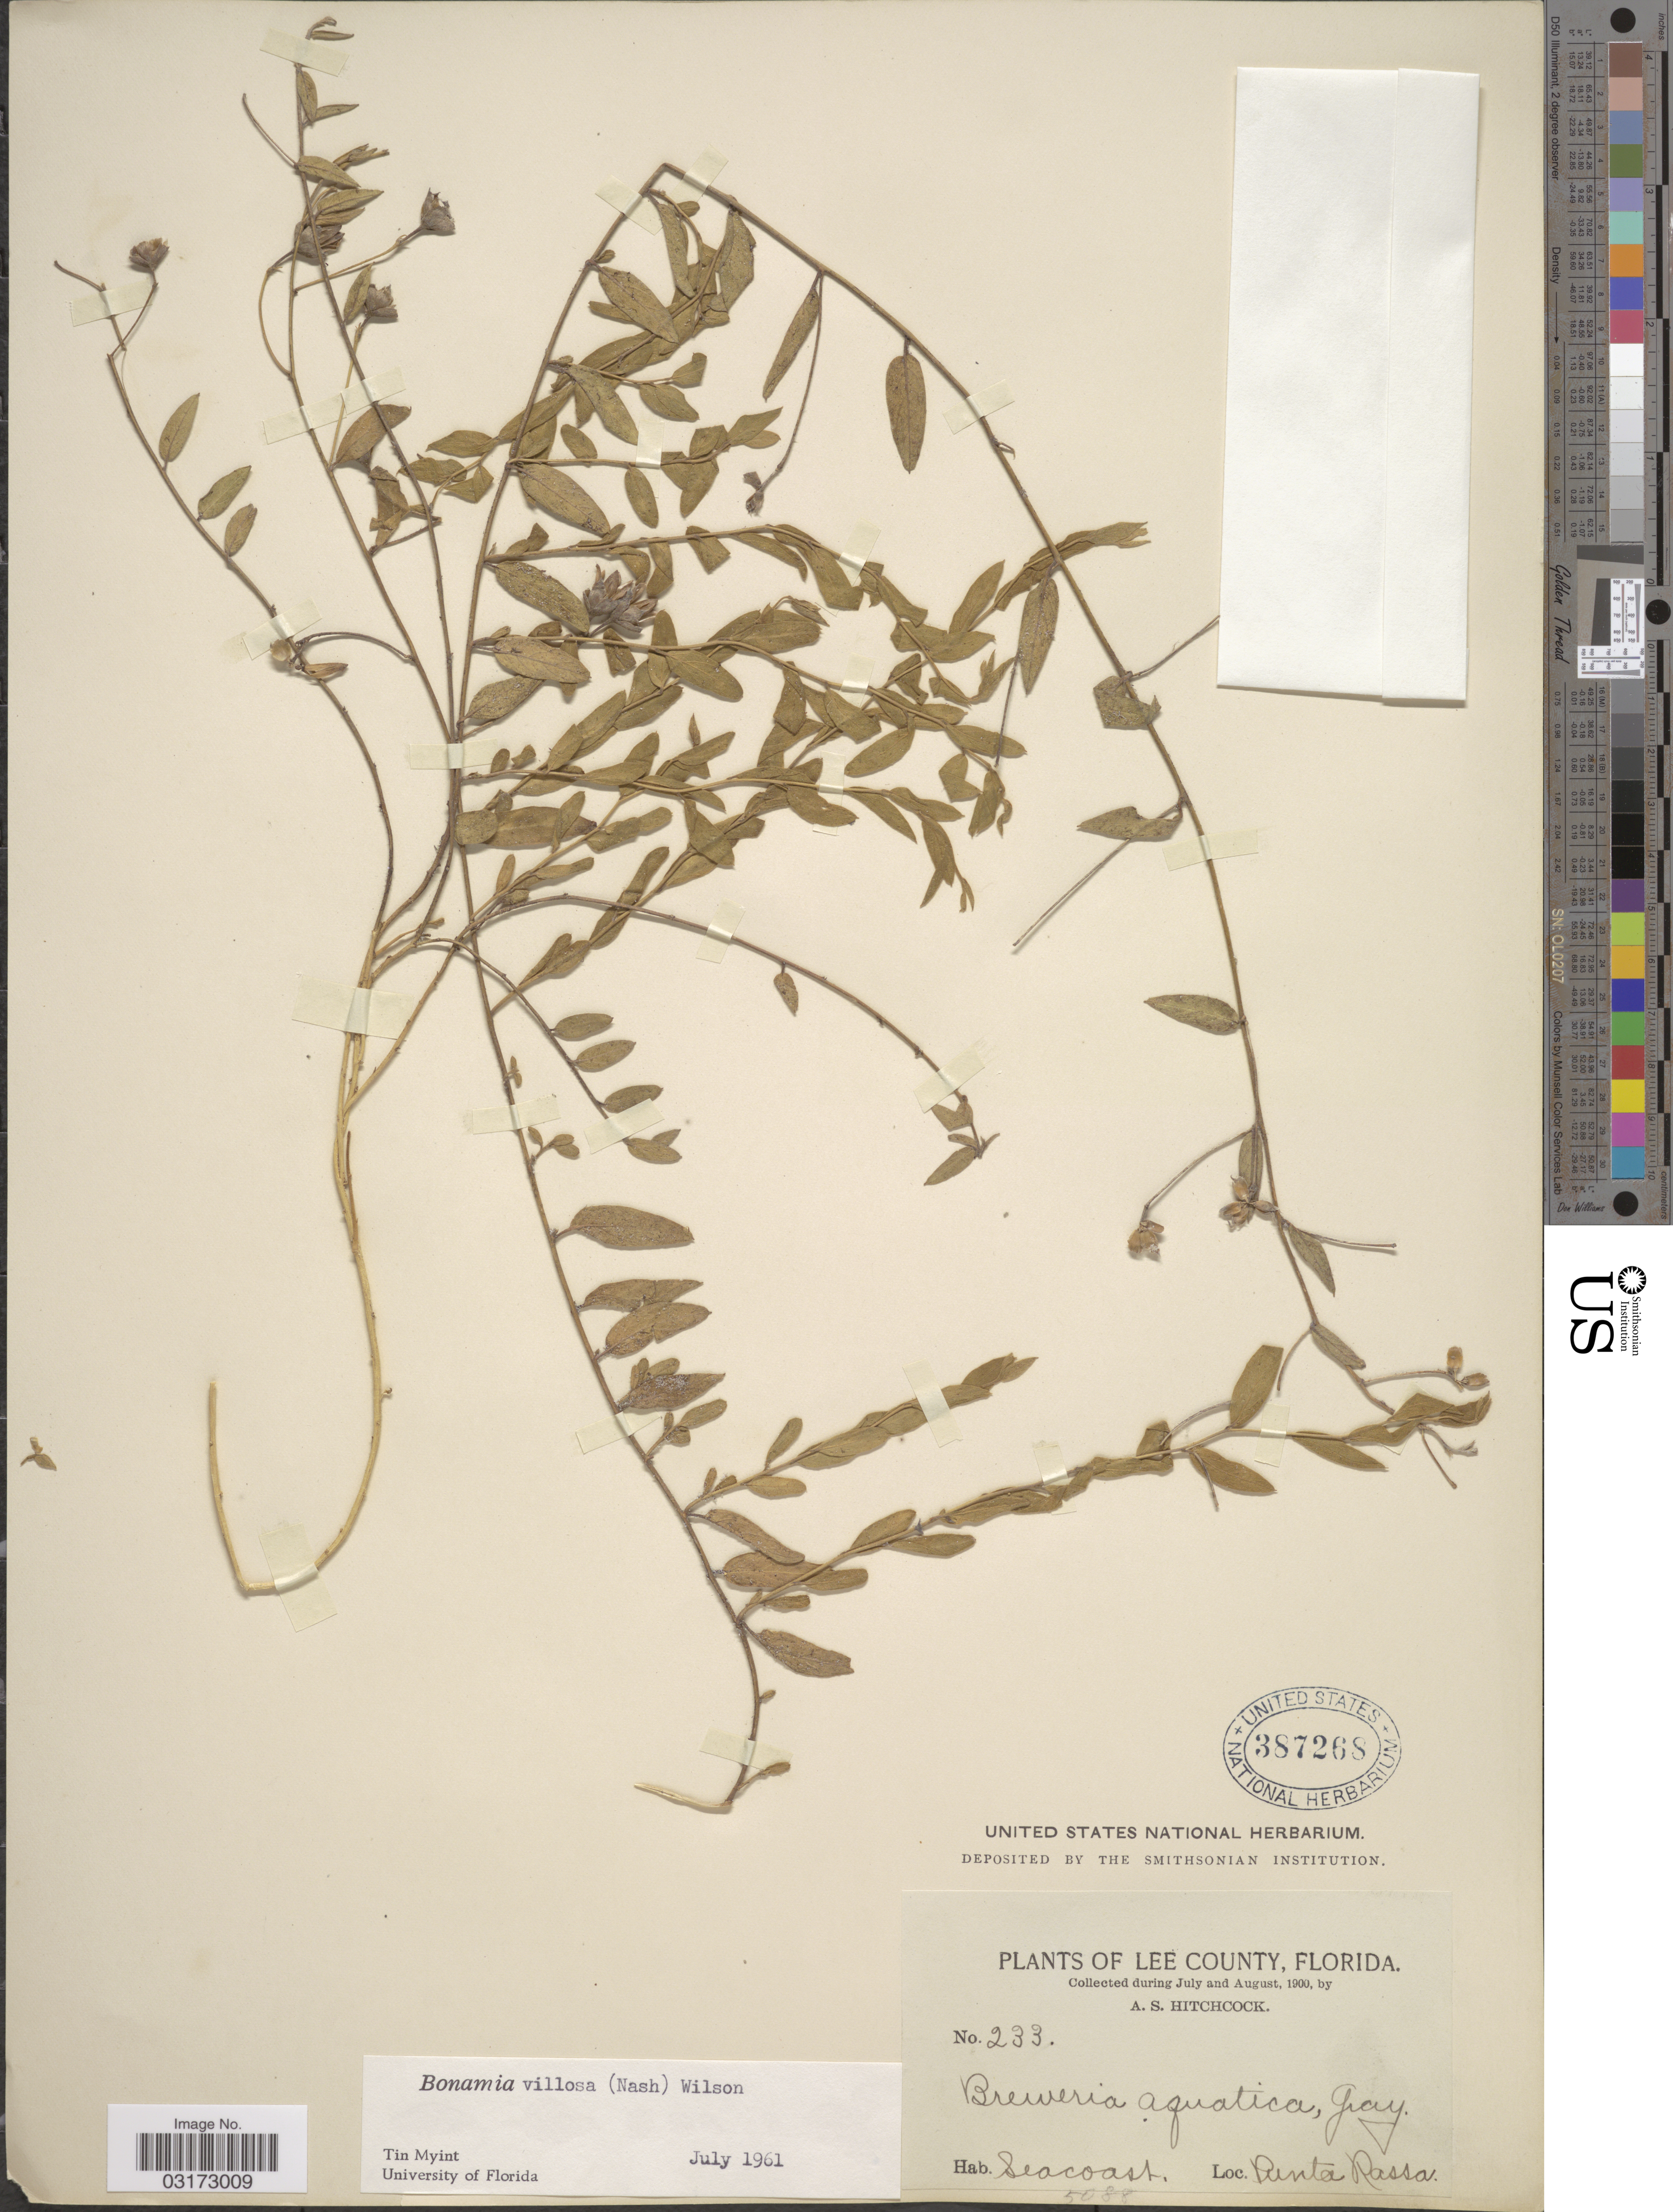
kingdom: Plantae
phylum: Tracheophyta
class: Magnoliopsida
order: Solanales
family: Convolvulaceae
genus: Stylisma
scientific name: Stylisma villosa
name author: (Nash) House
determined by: Strong, Mark T., (BOT), Smithsonian Institution - National Museum of Natural History (UNITED STATES)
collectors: A. S. Hitchcock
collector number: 233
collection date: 1900-07/1900-08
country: United States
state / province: Florida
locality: Lee County. Punta Passa.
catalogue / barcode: US 387268